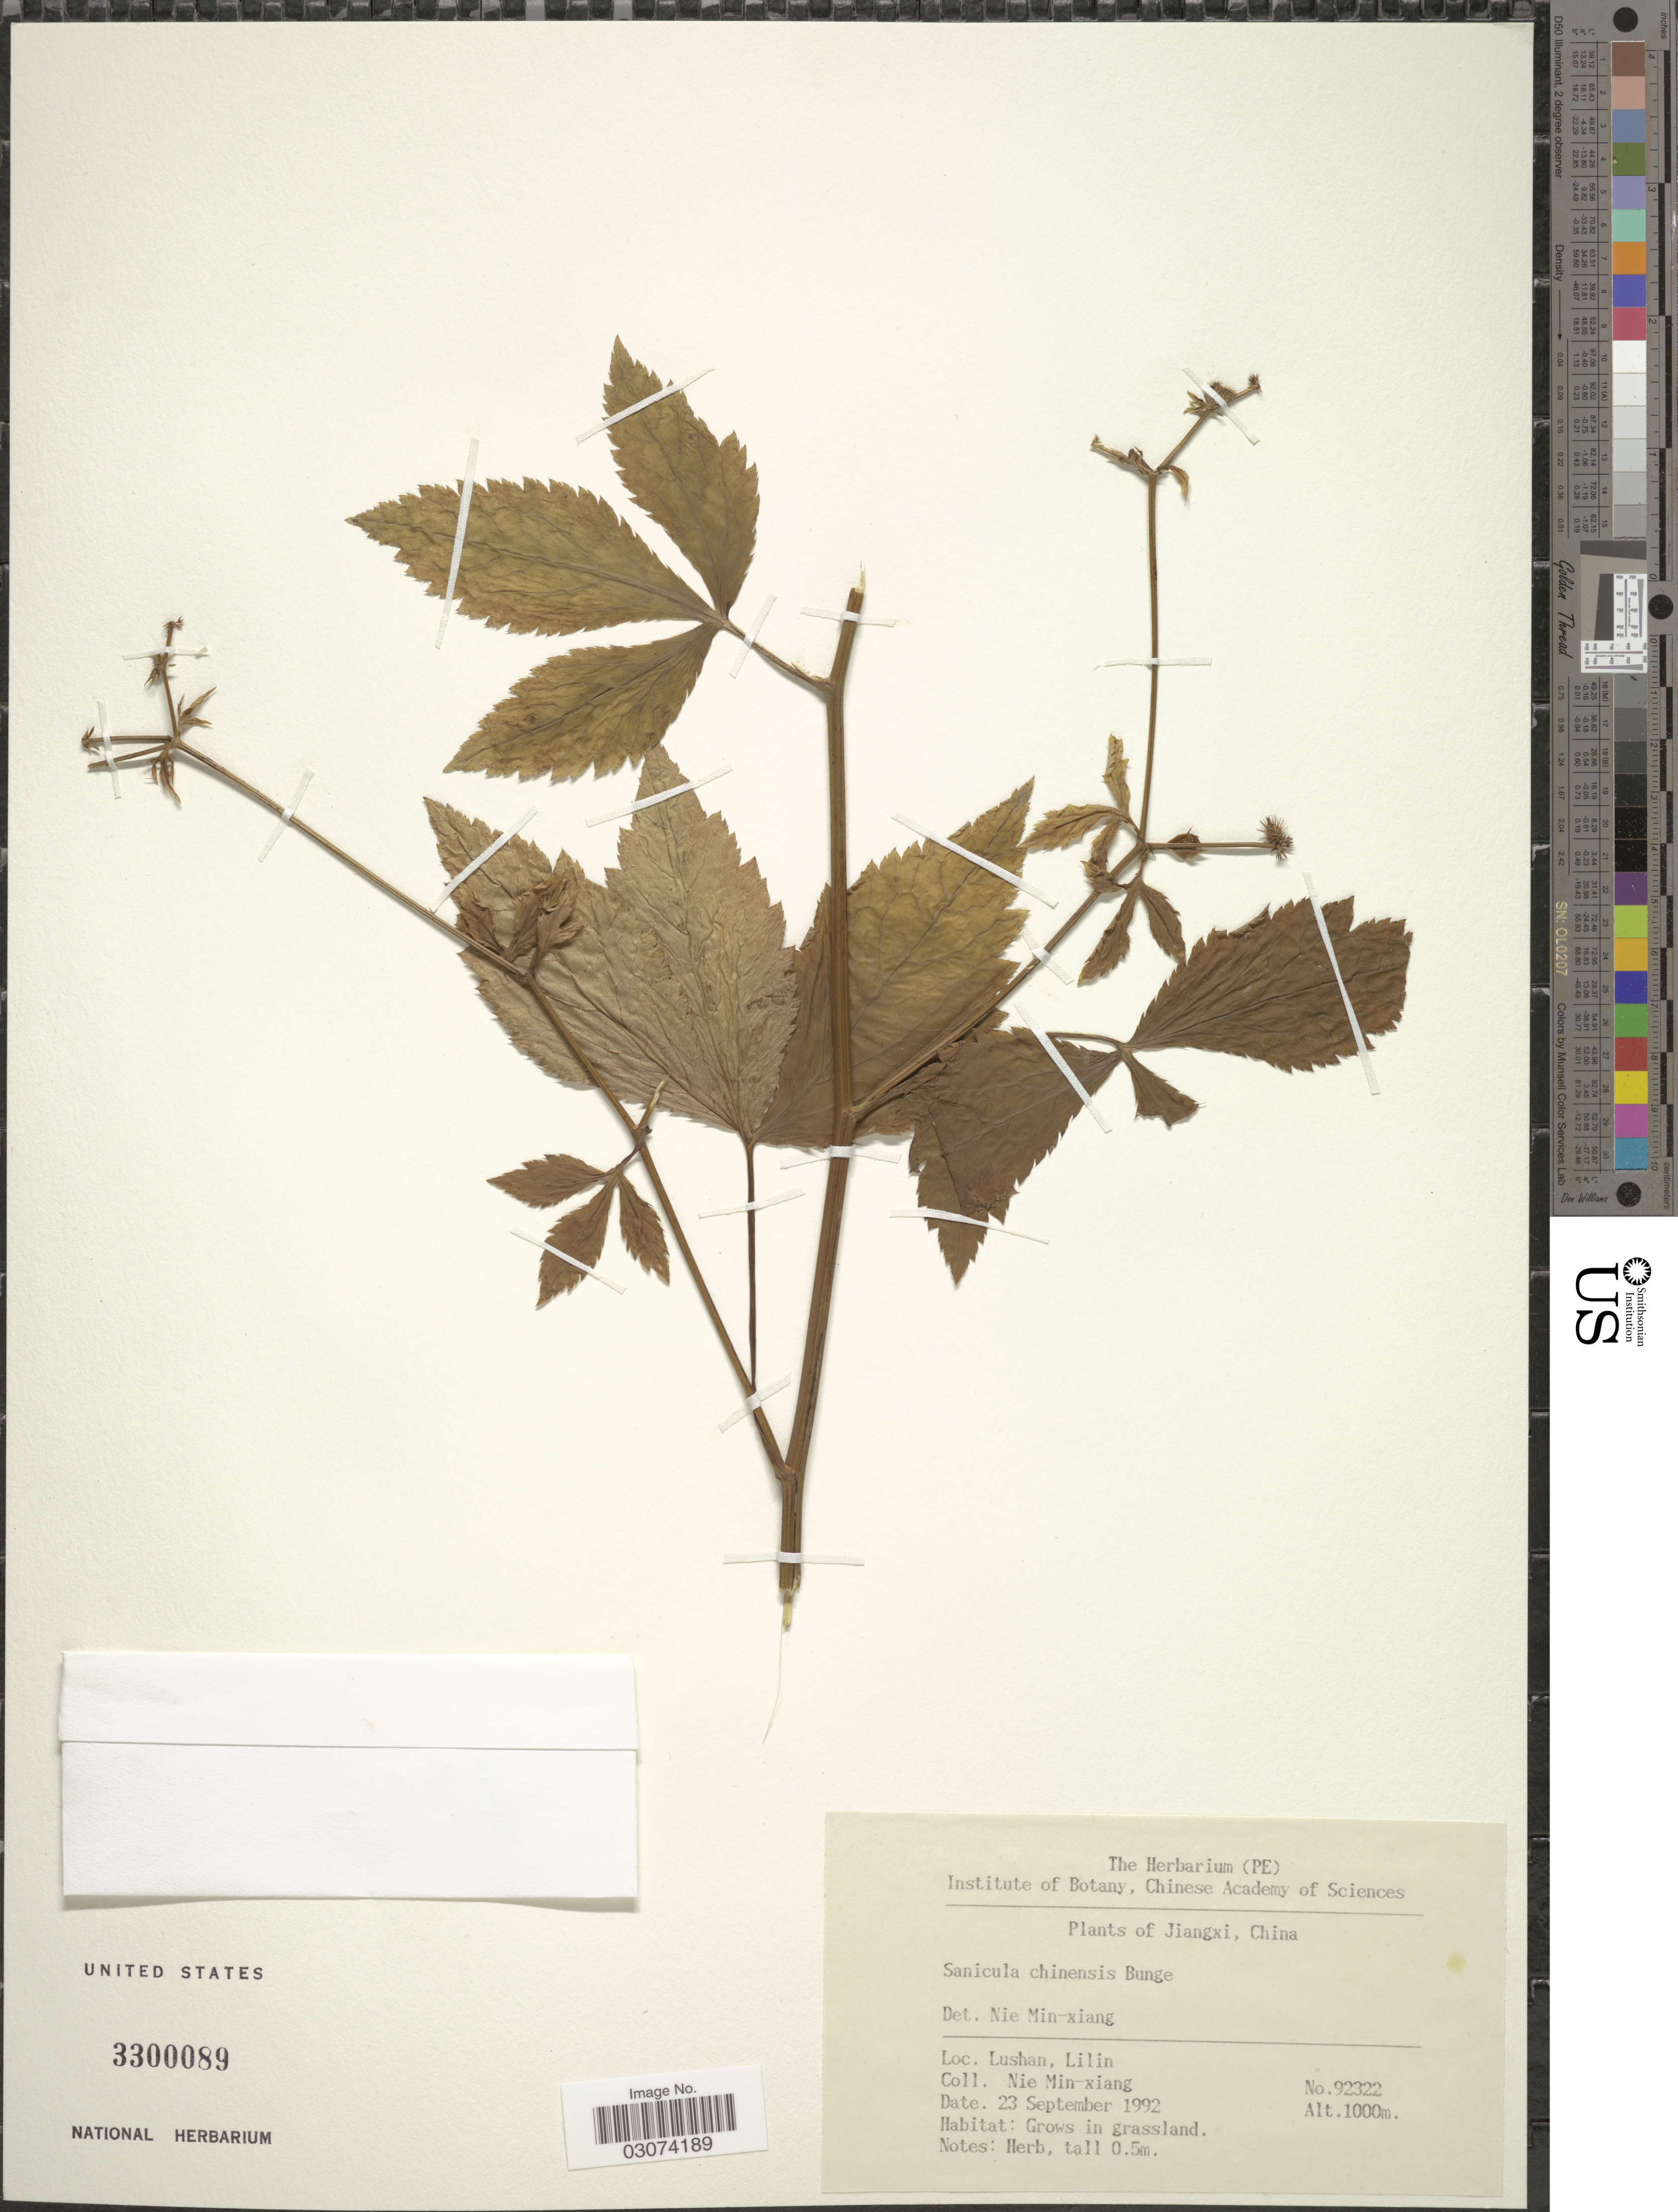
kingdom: Plantae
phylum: Tracheophyta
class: Magnoliopsida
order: Apiales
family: Apiaceae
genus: Sanicula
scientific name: Sanicula chinensis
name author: Bunge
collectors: M. Nie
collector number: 92322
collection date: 1992-09-23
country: China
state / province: Jiangxi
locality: Lushan, Lilin.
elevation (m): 1000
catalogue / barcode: US 3300089